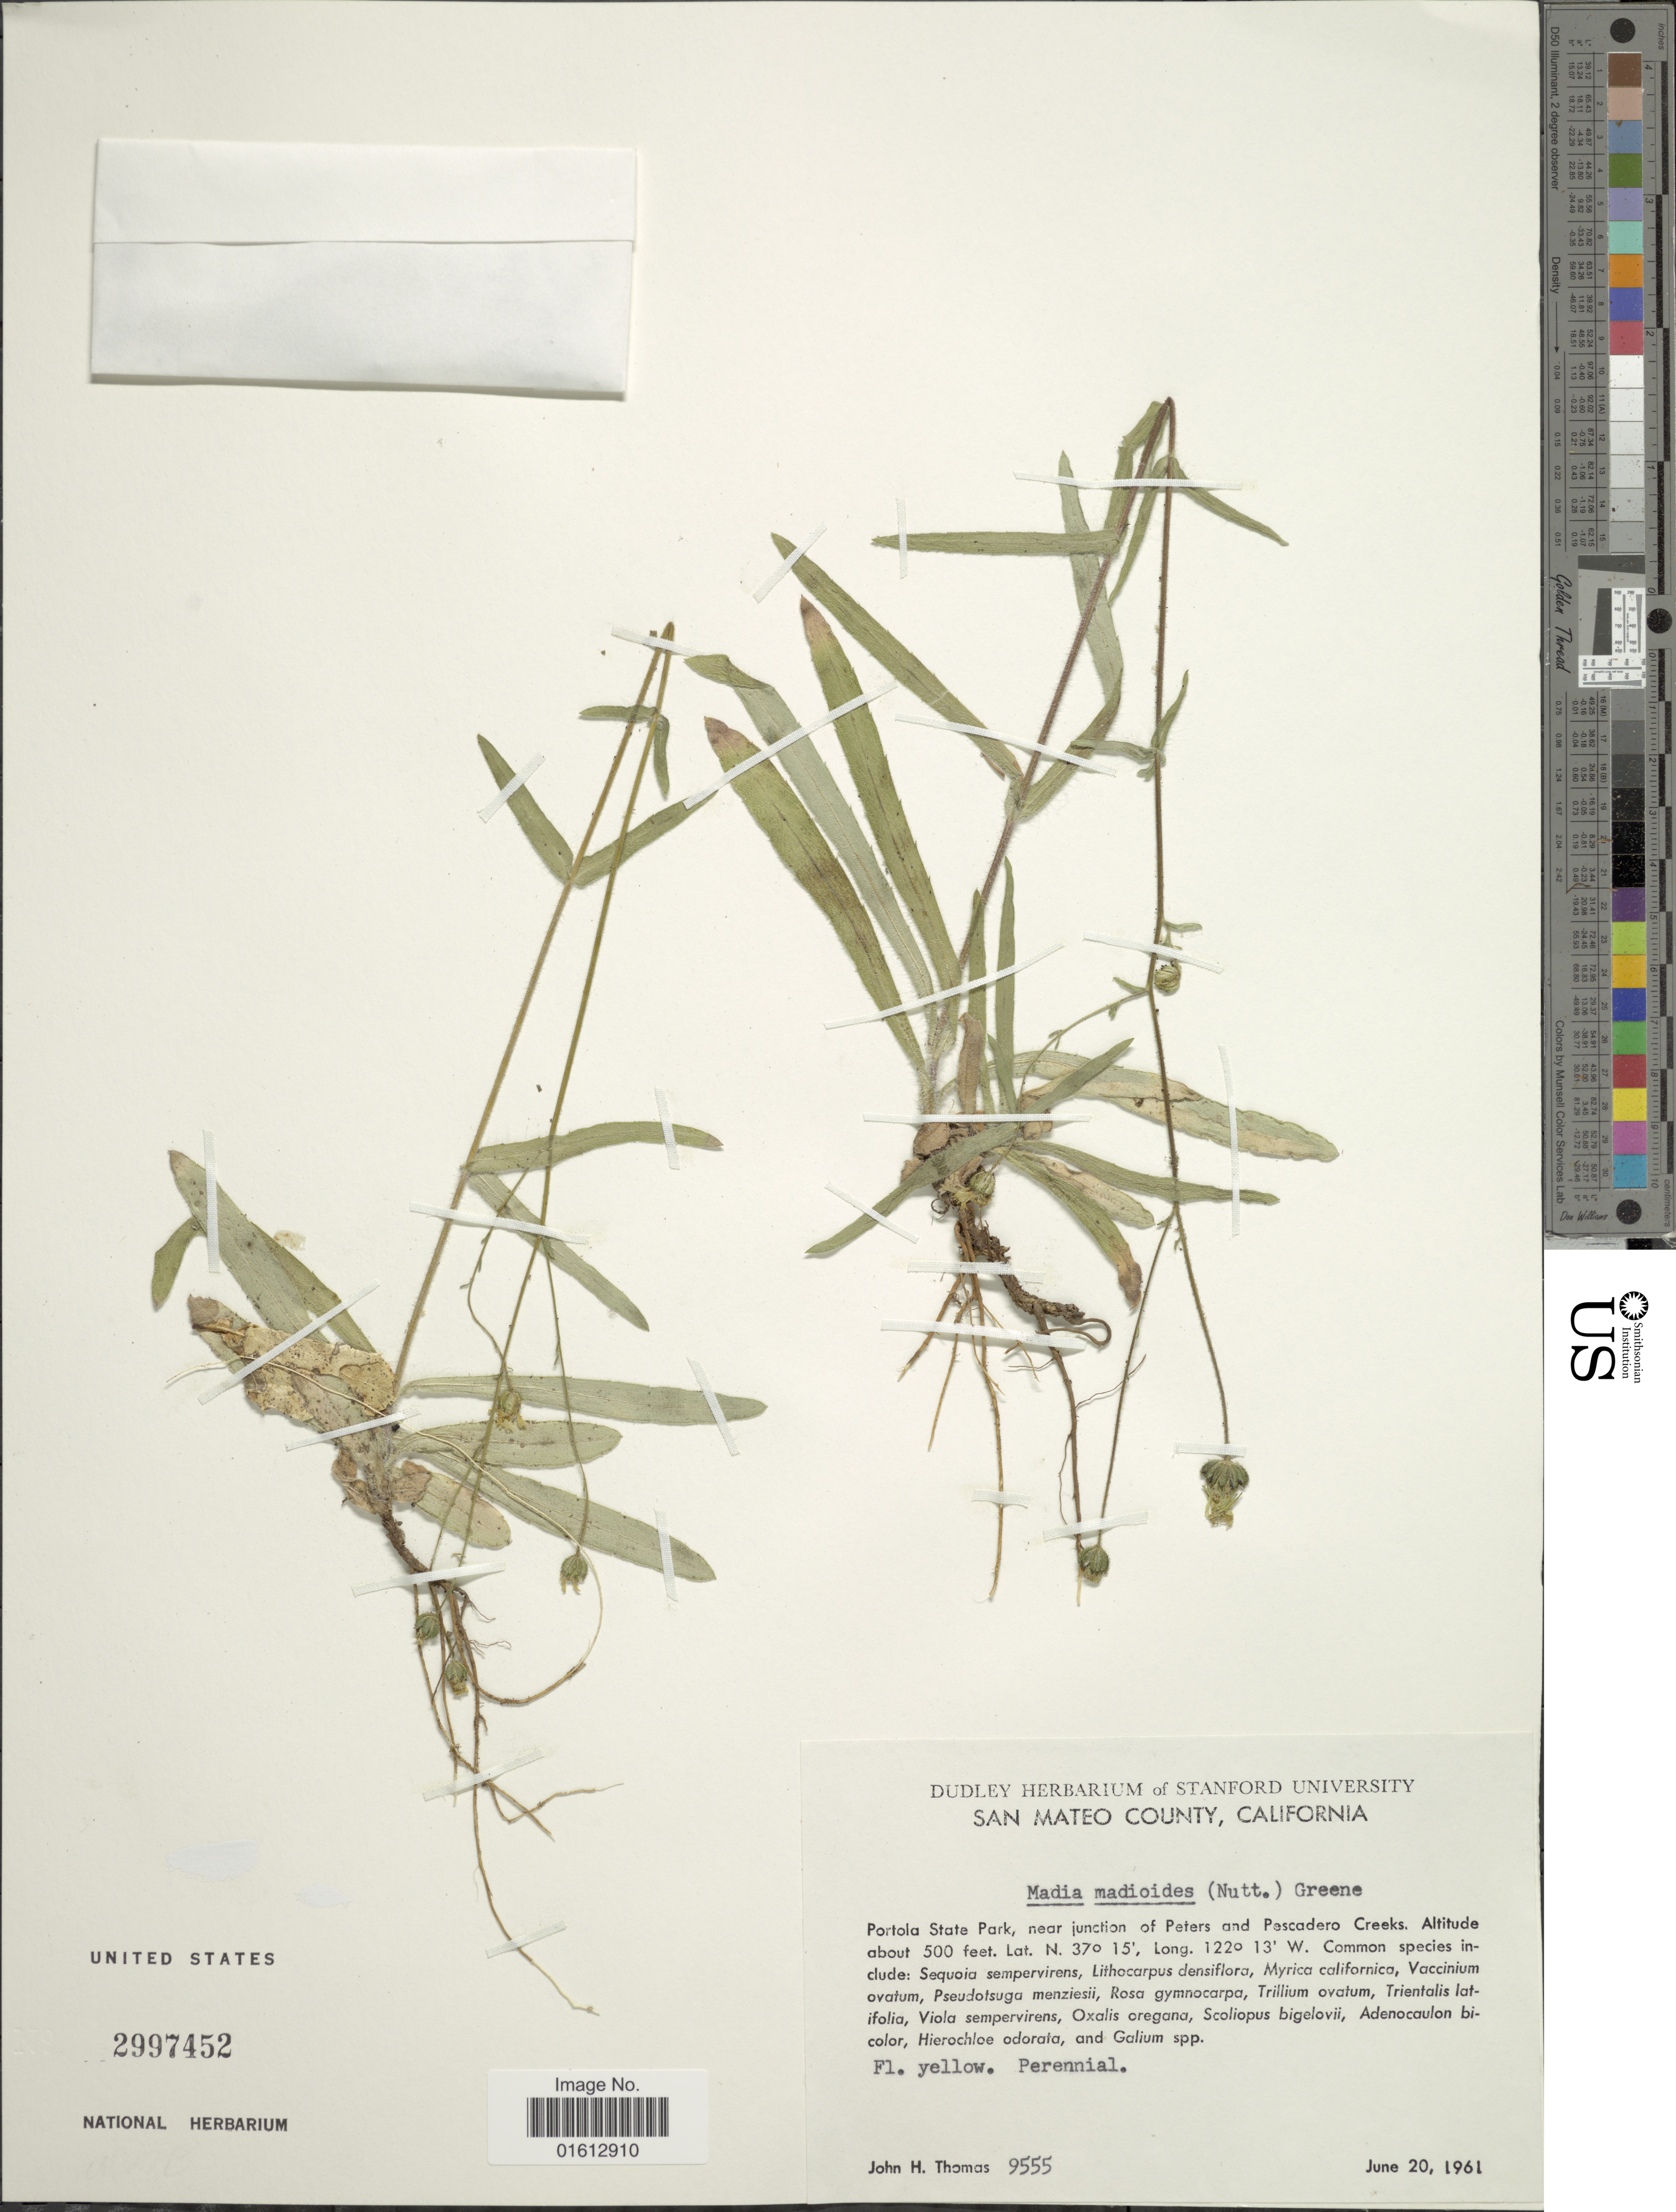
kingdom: Plantae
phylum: Tracheophyta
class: Magnoliopsida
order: Asterales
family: Asteraceae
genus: Madia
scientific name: Madia madioides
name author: (Nutt.) Greene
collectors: J. H. Thomas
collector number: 9555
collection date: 1961-06-20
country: United States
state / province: California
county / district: San Mateo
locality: California, Santa Mateo County, Portola State Park, near junction of Peters and Pescadero Creeks.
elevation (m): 152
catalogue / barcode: US 2997452